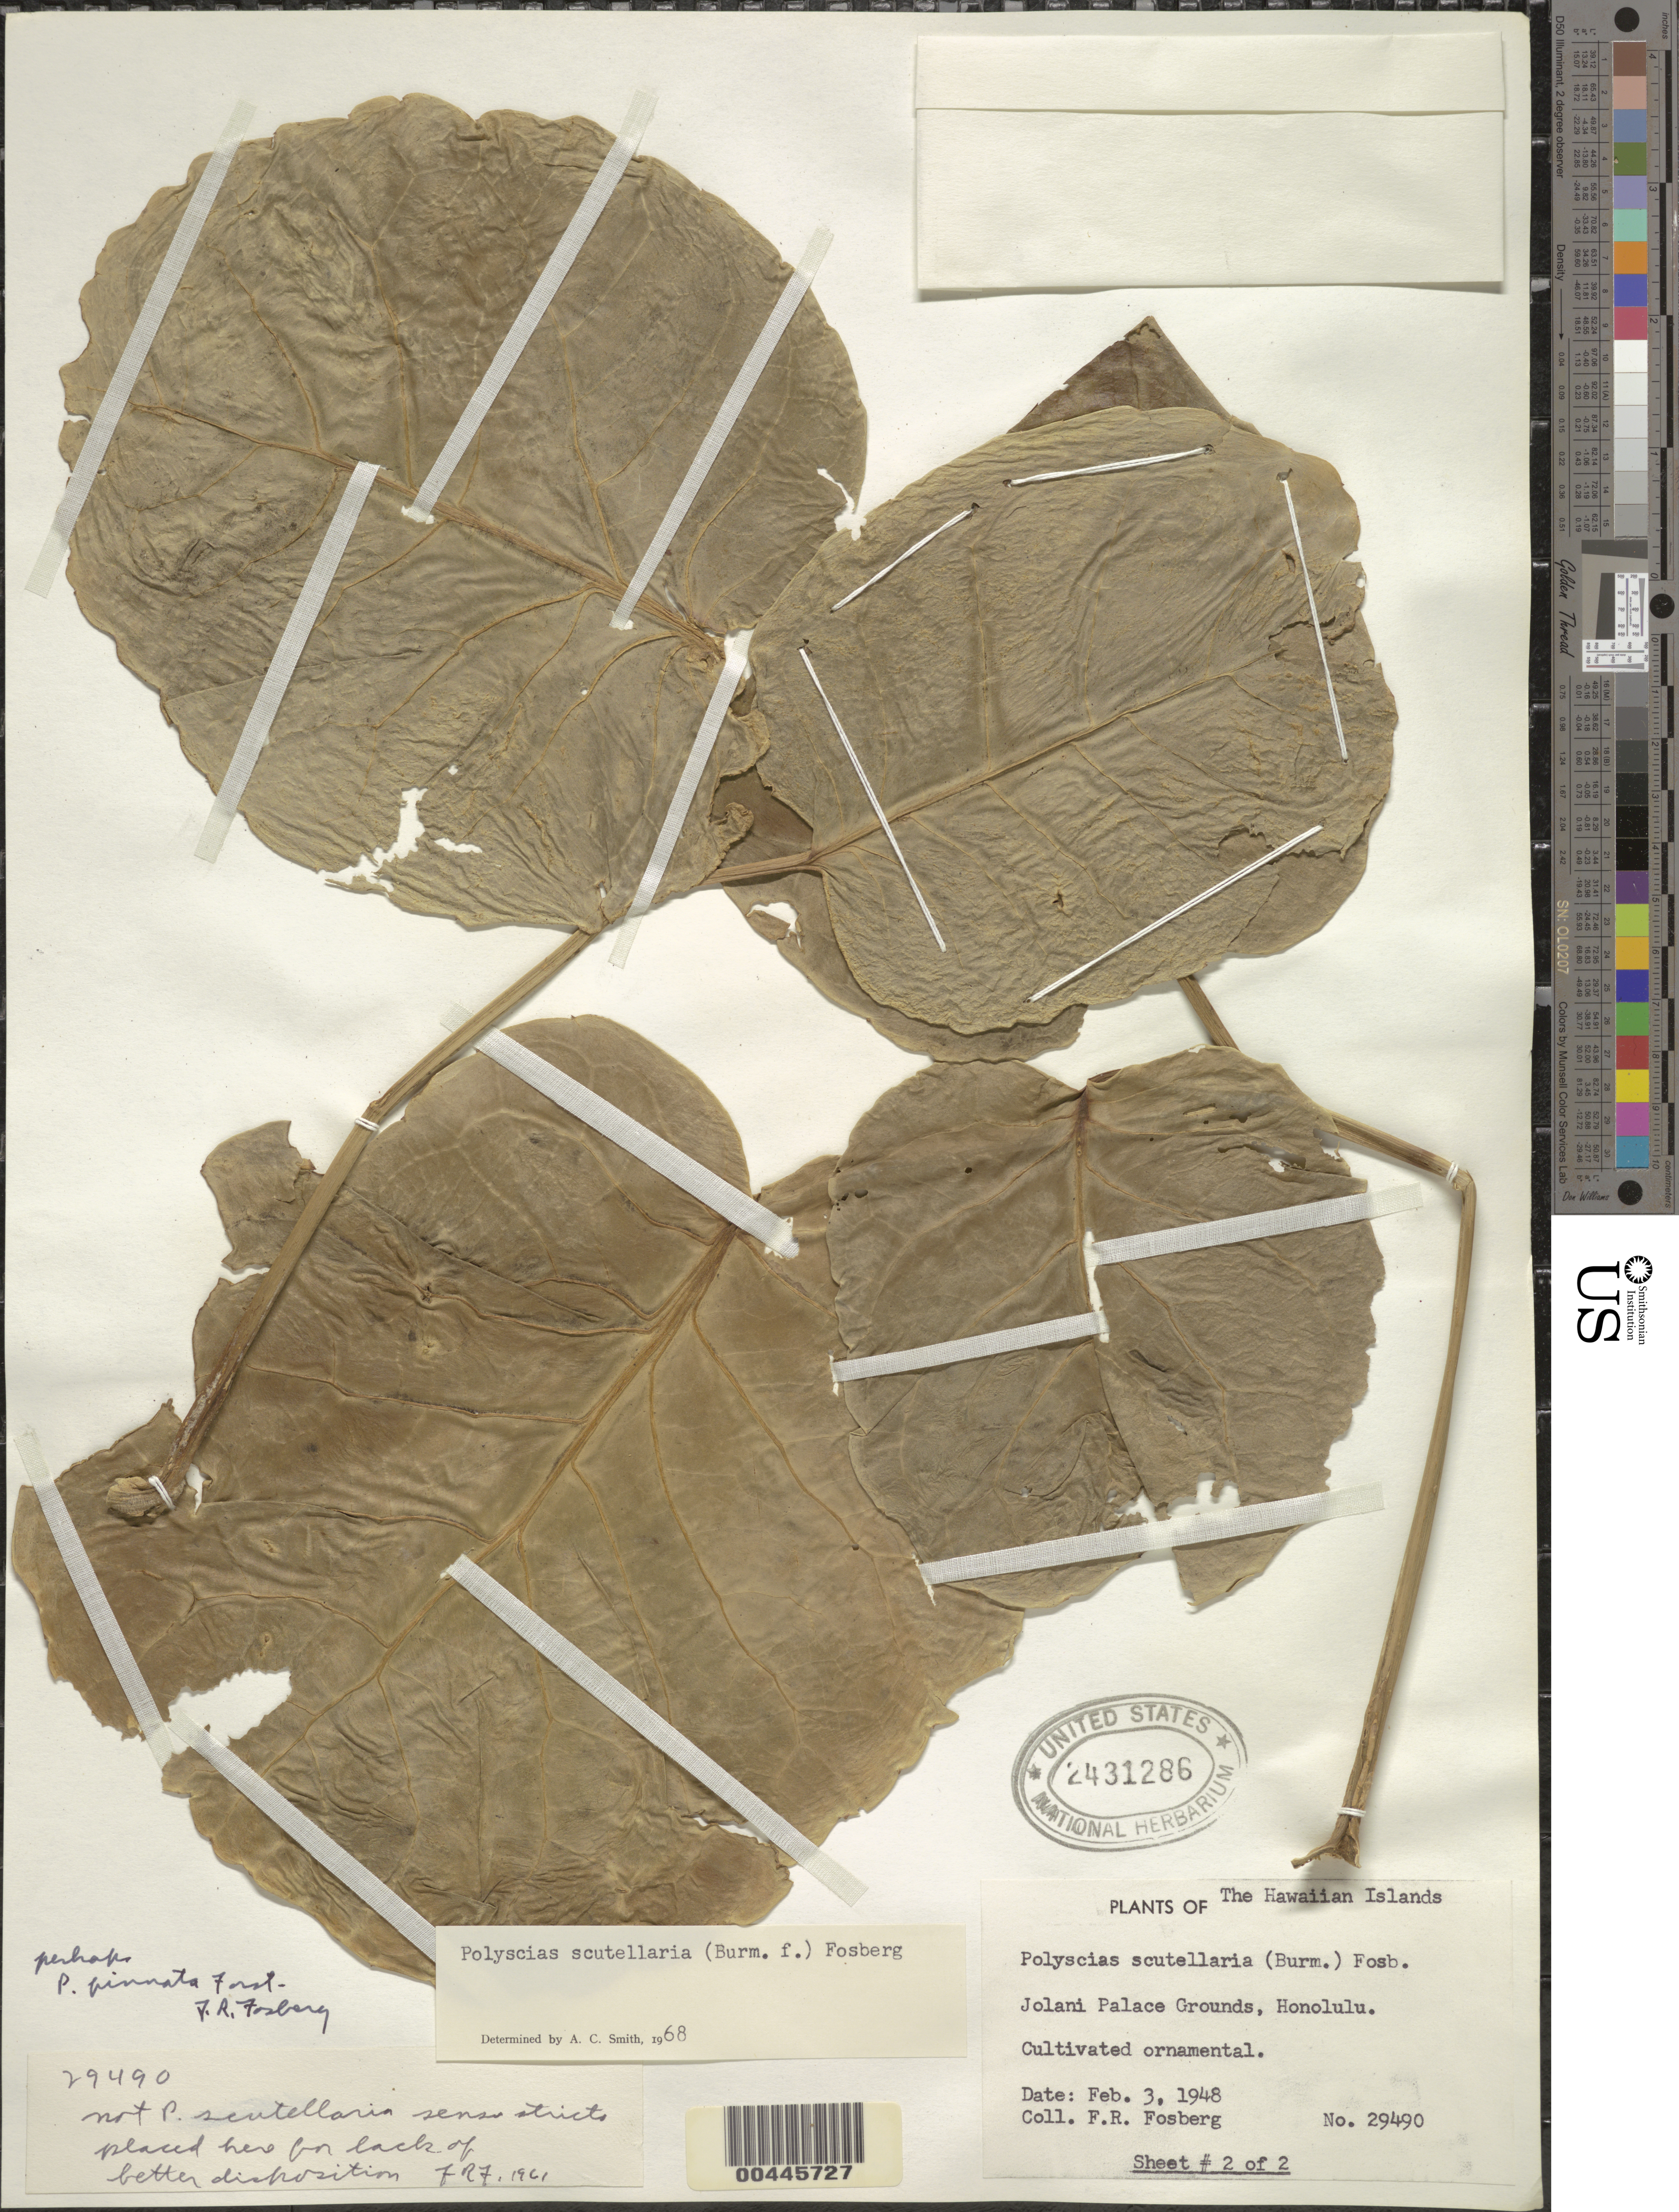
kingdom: Plantae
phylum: Tracheophyta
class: Magnoliopsida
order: Apiales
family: Araliaceae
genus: Polyscias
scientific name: Polyscias scutellaria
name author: (Burm. f.) Fosberg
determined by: Smith, A. C.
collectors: F. R. Fosberg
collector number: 29490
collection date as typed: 3 Feb 1948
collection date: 1948-02-03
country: United States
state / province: Hawaii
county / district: Honolulu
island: Oahu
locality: Jolani Palace Grounds, Honolulu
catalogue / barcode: US 2431266